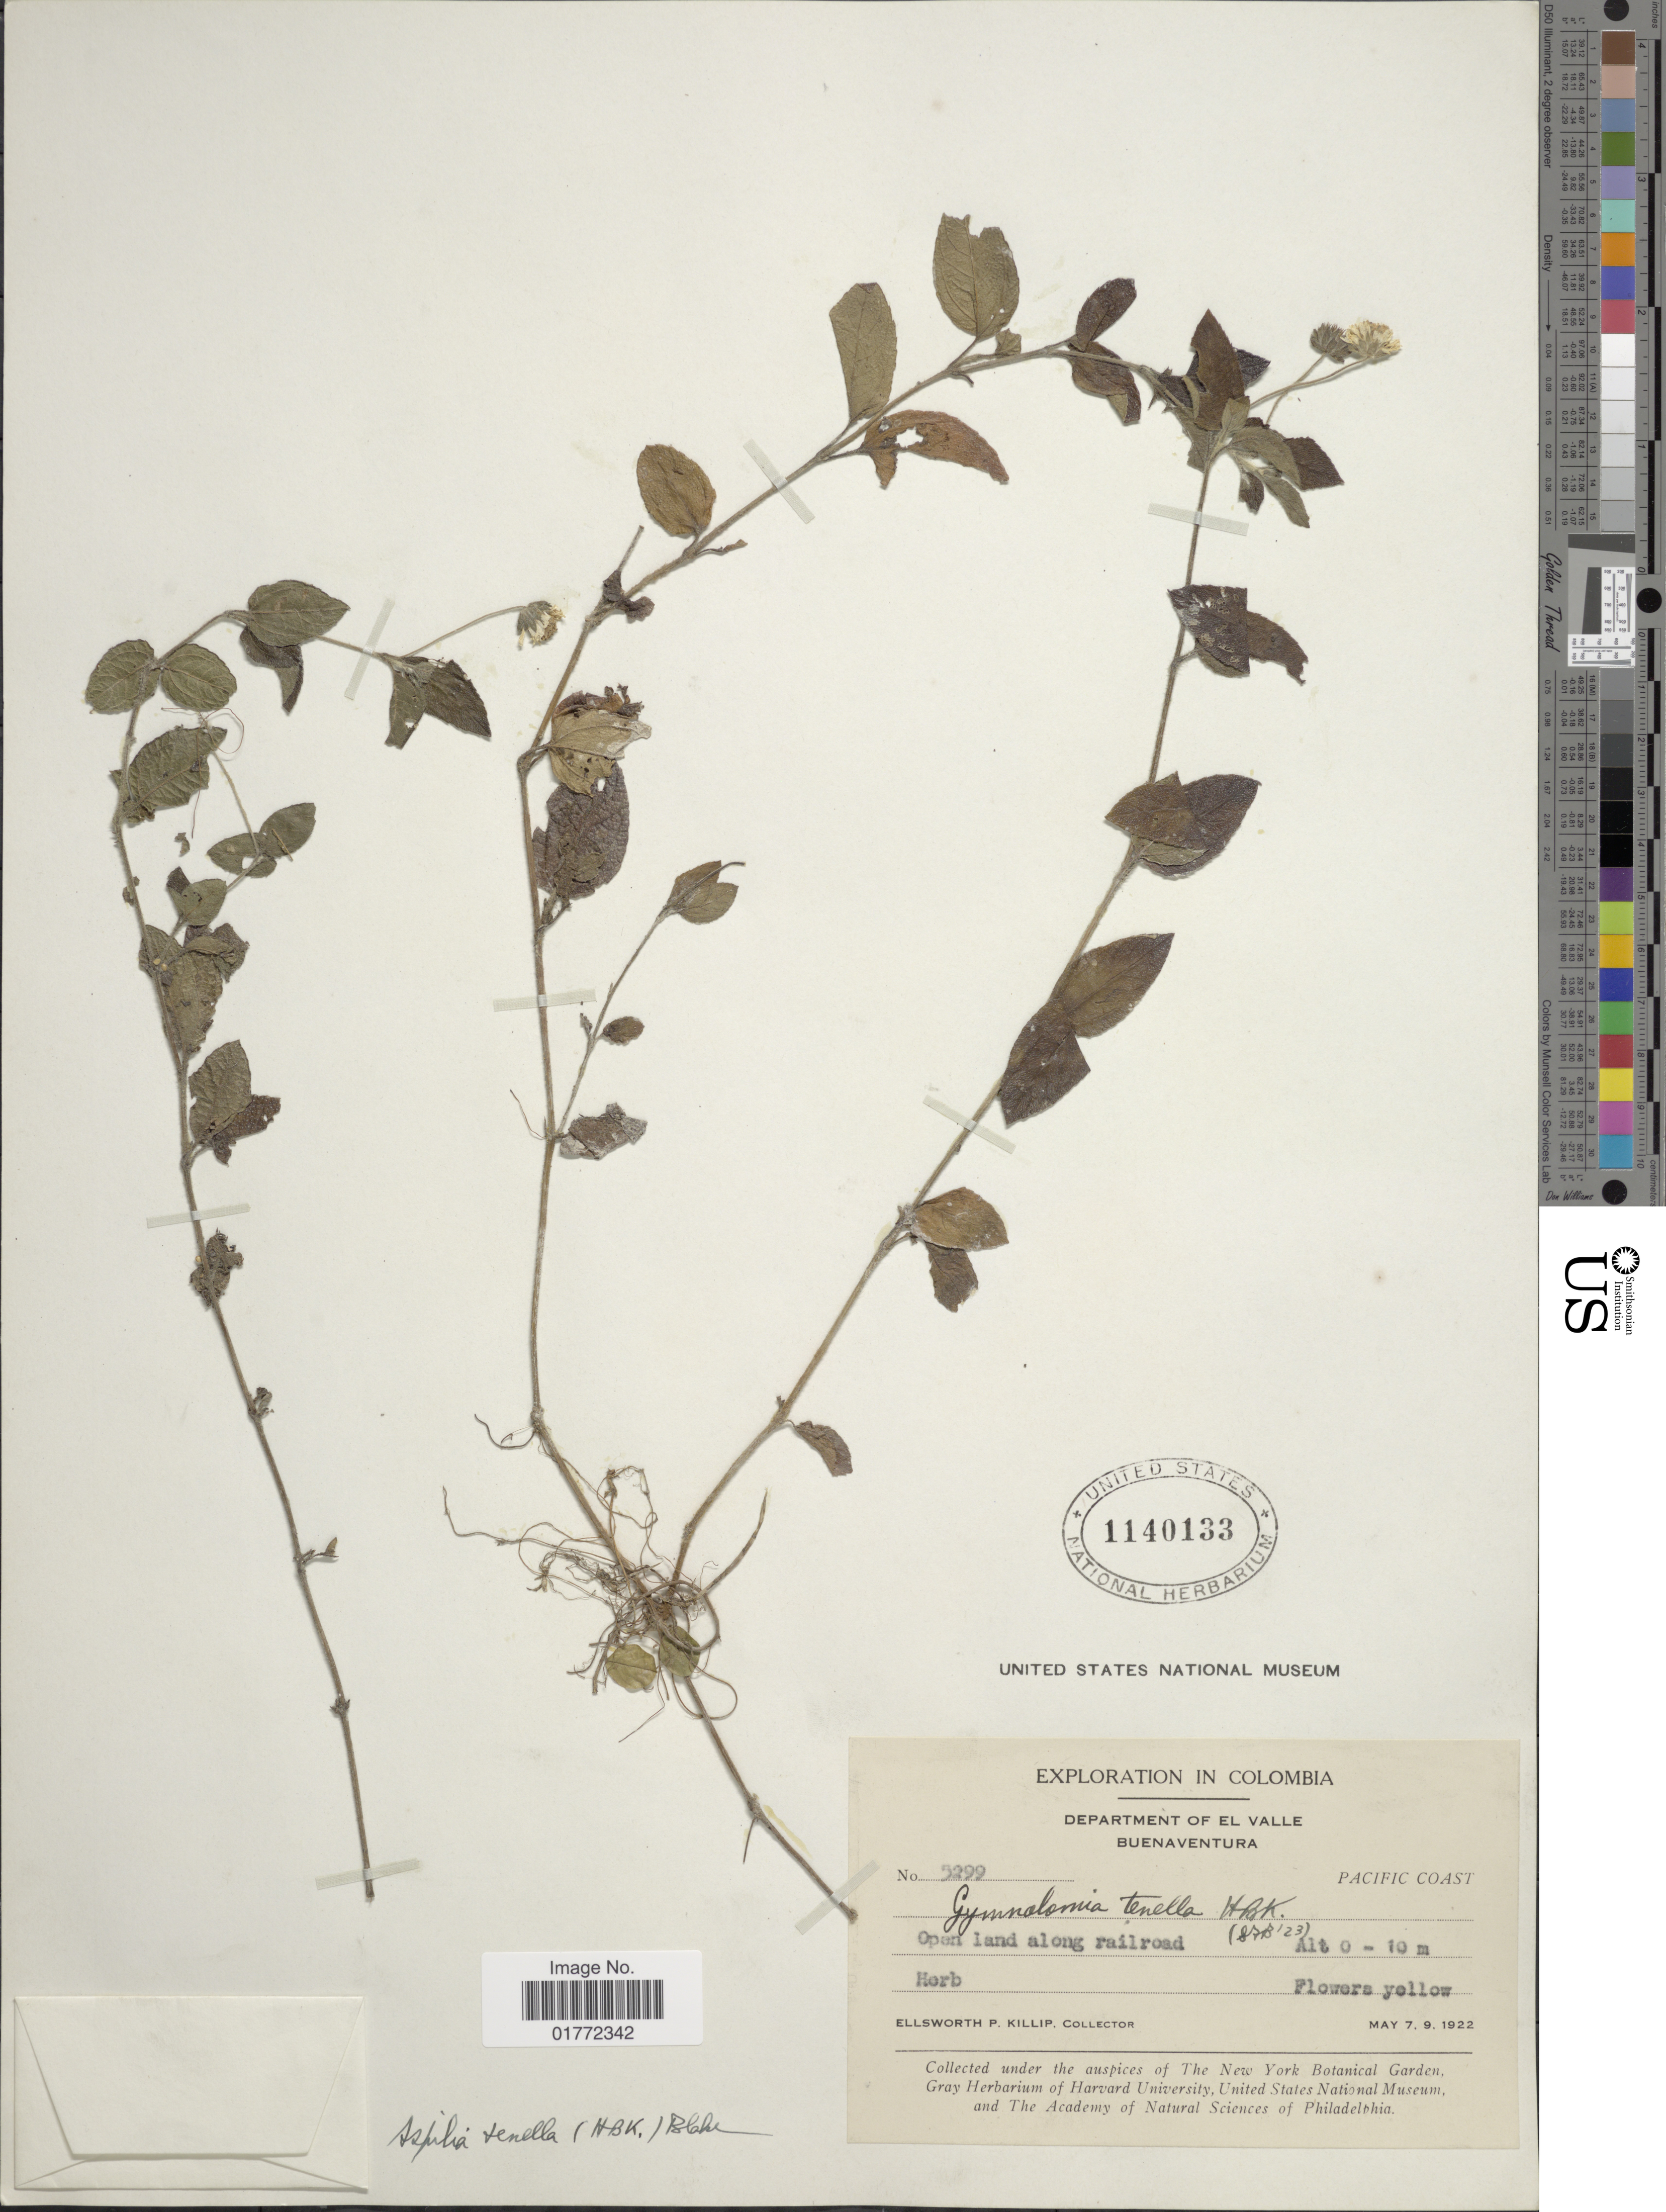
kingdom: Plantae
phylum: Tracheophyta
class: Magnoliopsida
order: Asterales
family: Asteraceae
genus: Eleutheranthera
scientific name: Eleutheranthera tenella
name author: (Kunth) H. Rob.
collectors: E. P. Killip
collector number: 5299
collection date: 1922-05-07/1922-05-09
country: Colombia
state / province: Valle del Cauca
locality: Department of El Valle, Buenaventura, Pacific Coast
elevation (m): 0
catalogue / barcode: US 140133